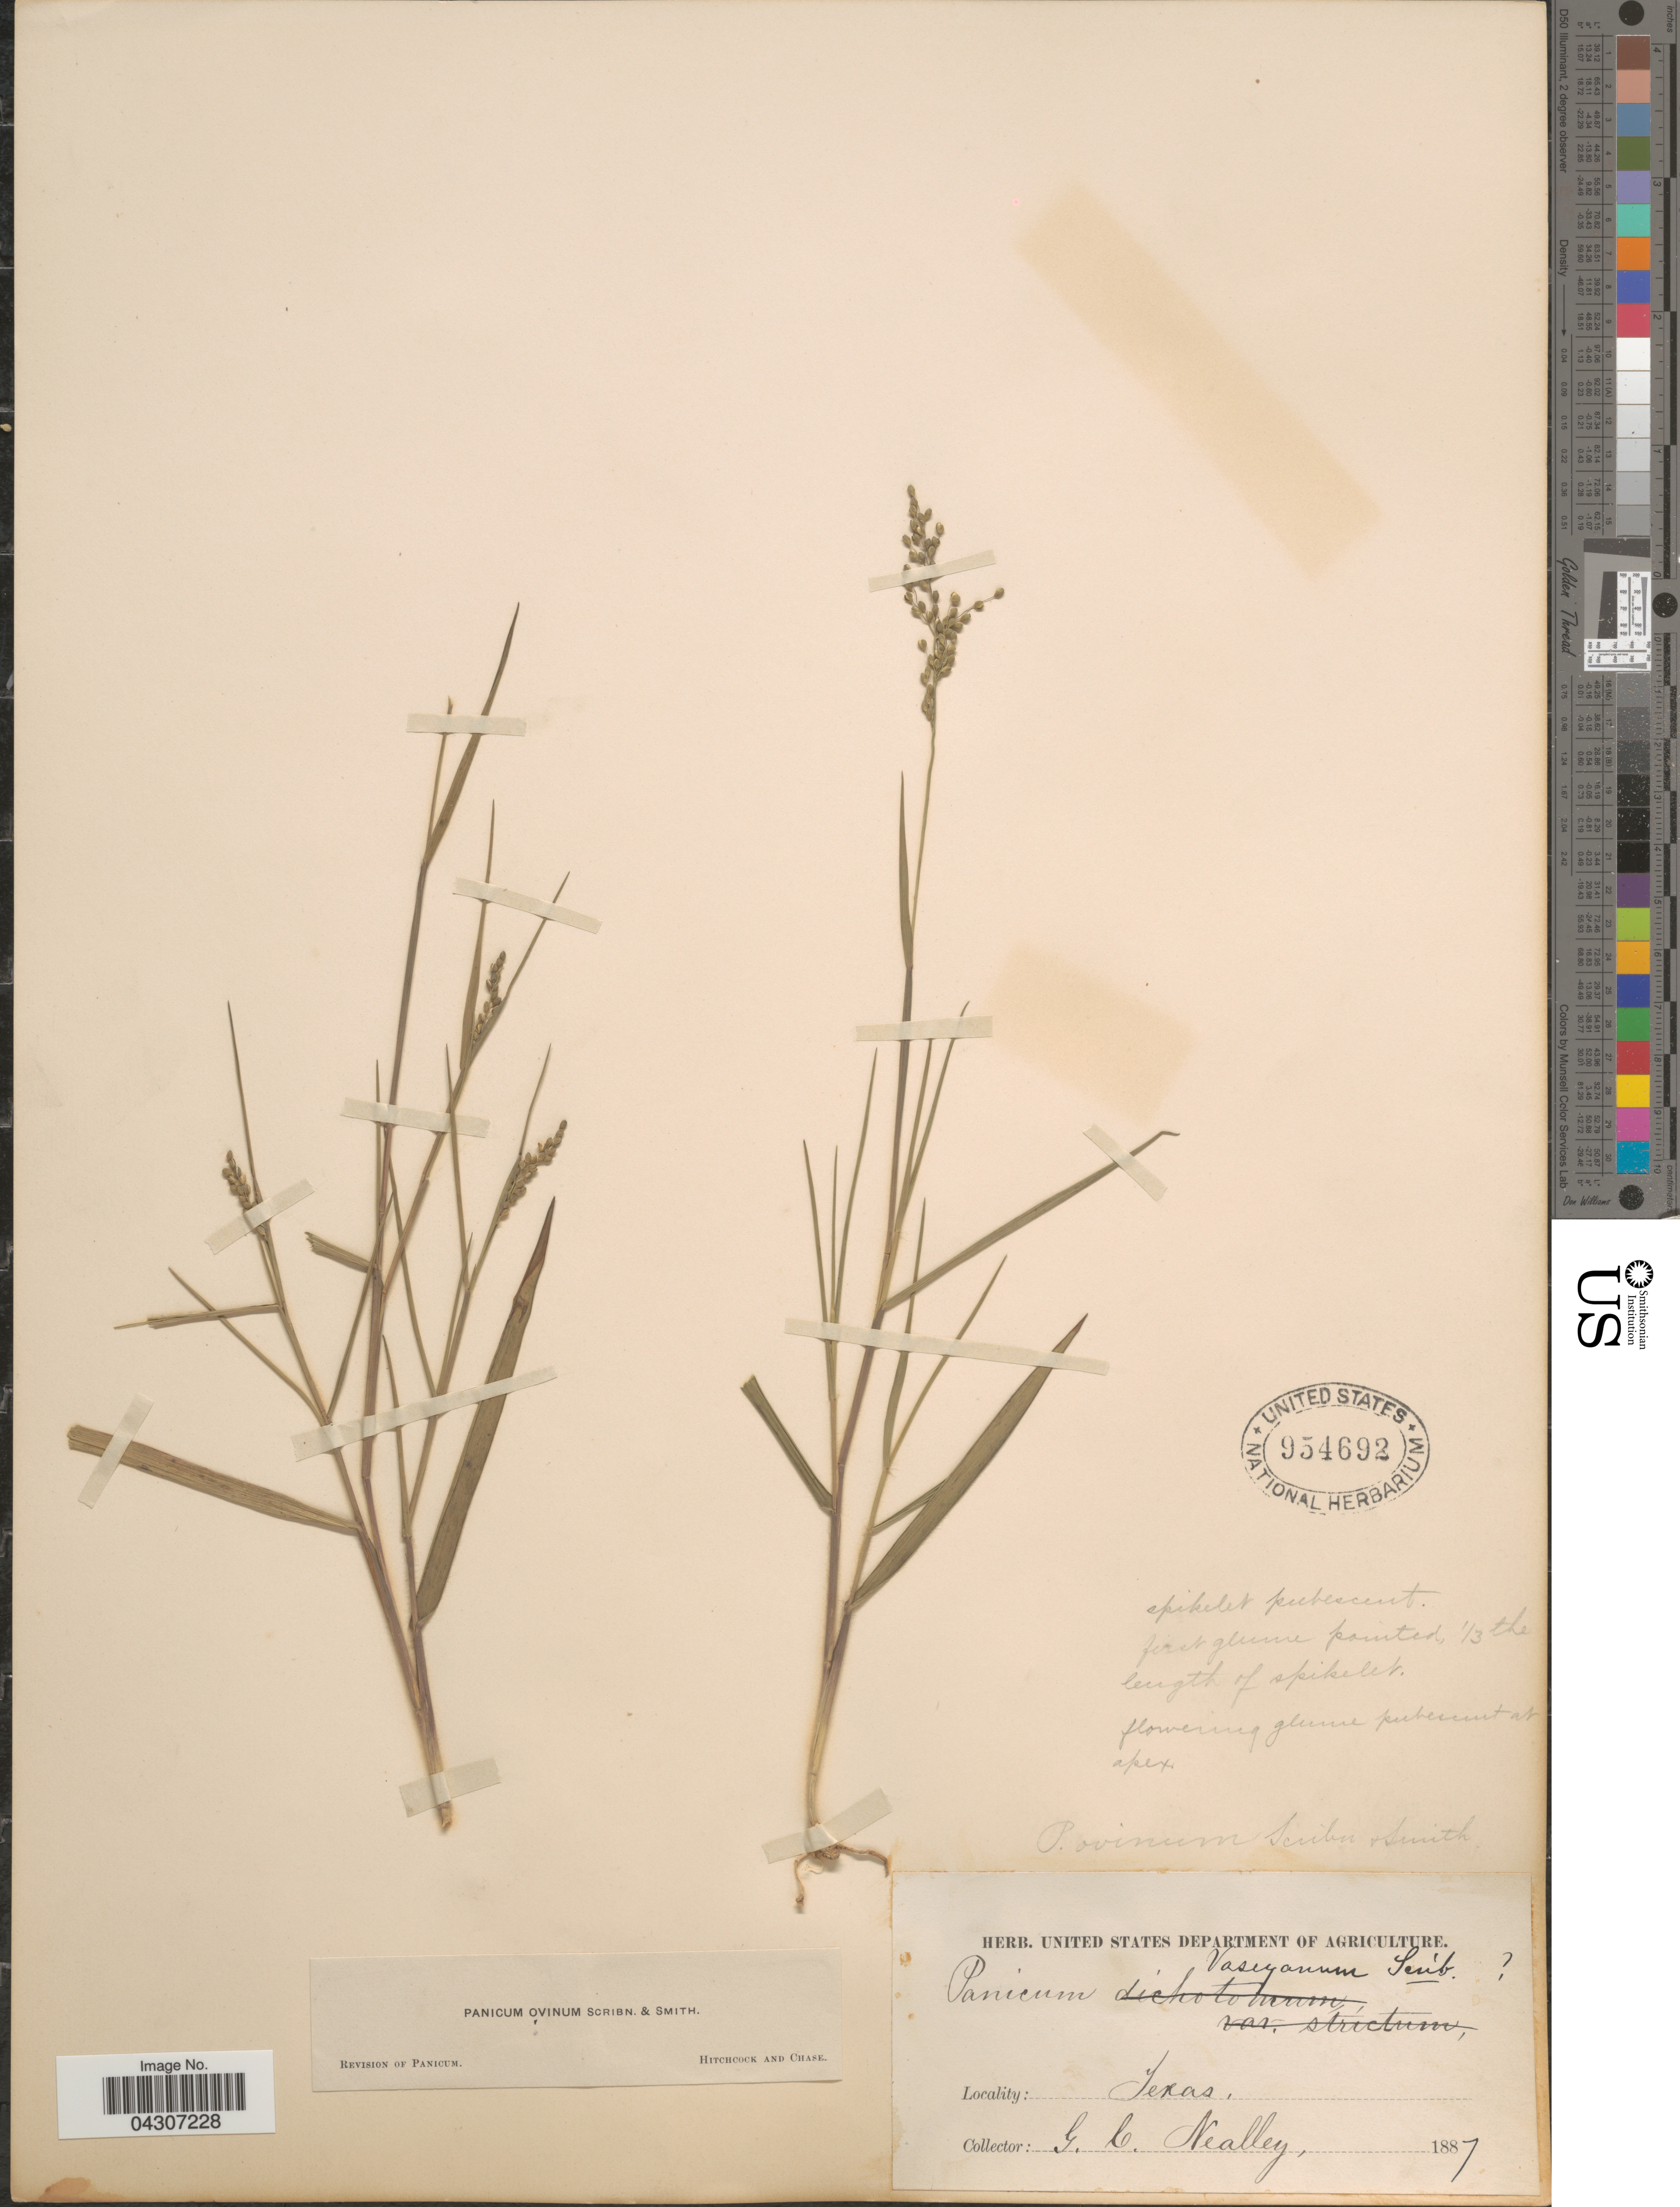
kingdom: Plantae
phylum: Tracheophyta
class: Liliopsida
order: Poales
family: Poaceae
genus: Dichanthelium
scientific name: Dichanthelium aciculare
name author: (Desv. ex Poir.) Gould & C.A. Clark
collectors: G. C. Nealley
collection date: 1887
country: United States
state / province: Texas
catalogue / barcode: US 954692